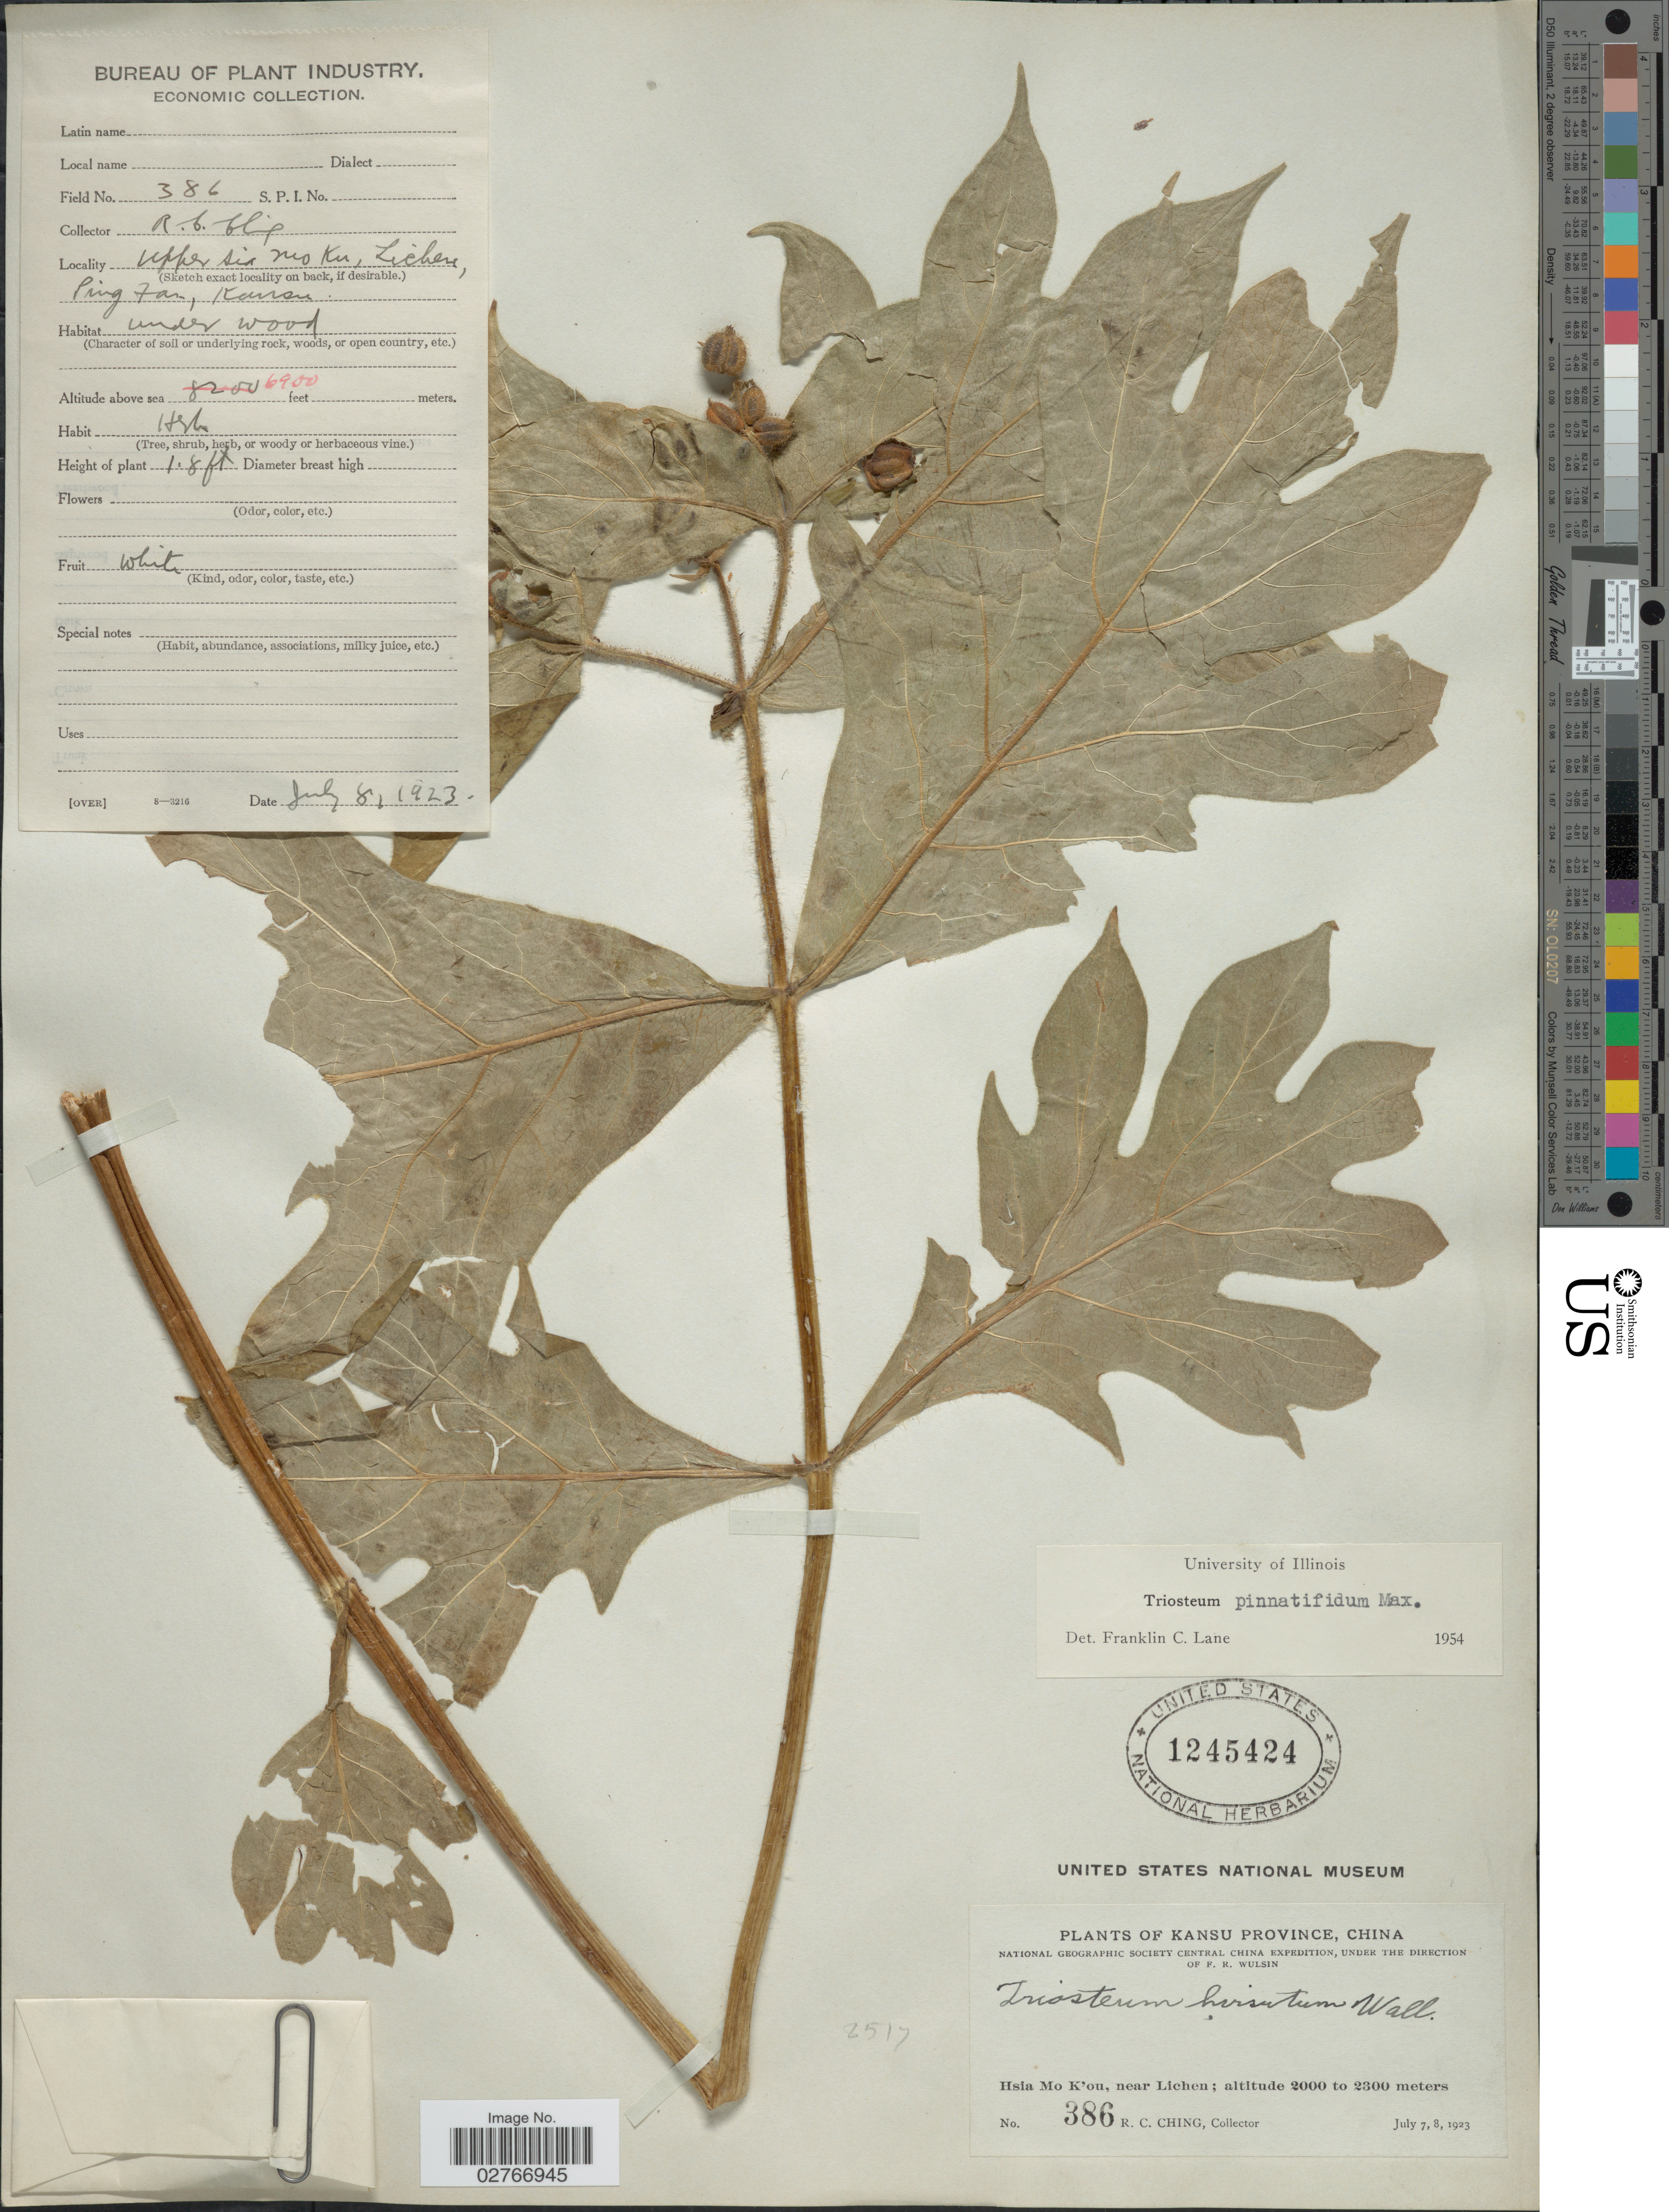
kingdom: Plantae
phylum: Tracheophyta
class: Magnoliopsida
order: Dipsacales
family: Caprifoliaceae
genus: Triosteum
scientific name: Triosteum pinnatifidum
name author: Maxim.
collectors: R. C. Ching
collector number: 386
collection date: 1923-07-08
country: China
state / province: Gansu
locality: Hsia Mo K' ou, near Lichen. Upper Sia Mo Ku, Lichen, Ping Fan.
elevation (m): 2103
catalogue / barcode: US 1245424